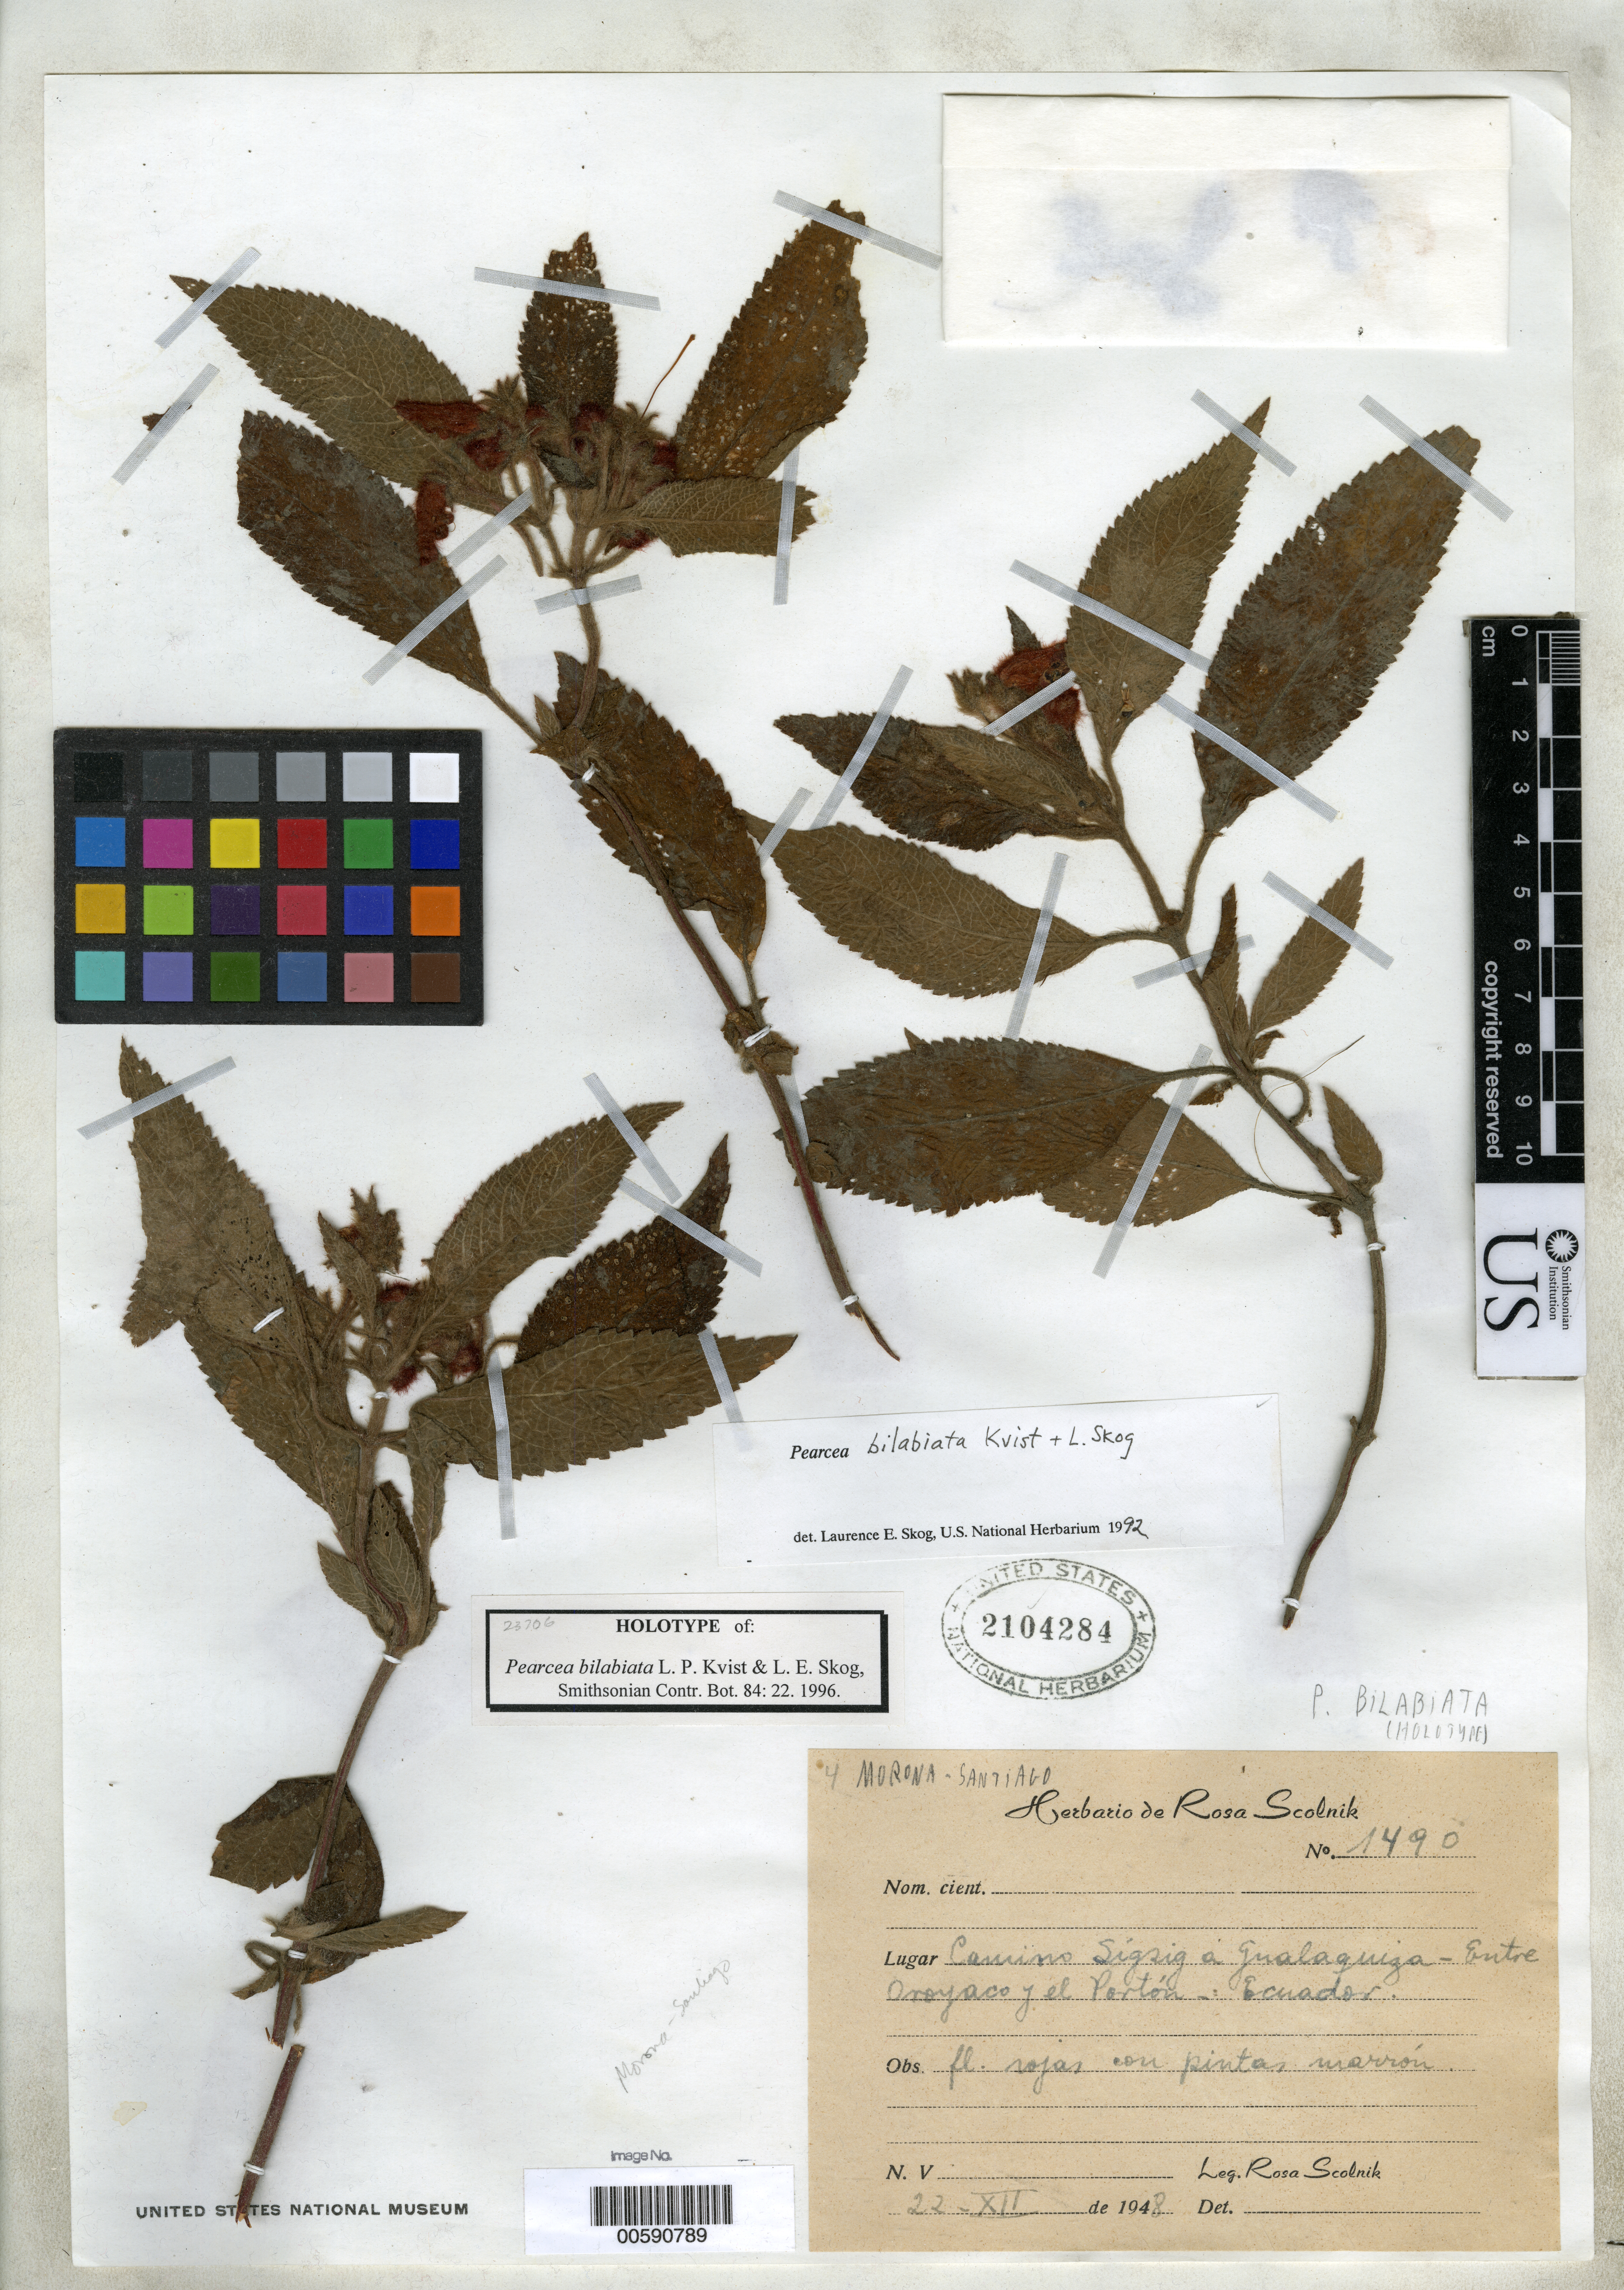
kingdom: Plantae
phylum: Tracheophyta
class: Magnoliopsida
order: Lamiales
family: Gesneriaceae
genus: Pearcea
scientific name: Pearcea bilabiata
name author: L.P. Kvist & L.E. Skog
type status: Holotype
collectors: R. Scolnik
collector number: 1490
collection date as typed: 22 Dec 1948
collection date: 1948-12-22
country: Ecuador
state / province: Morona-Santiago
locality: Road from Sigsig to Gualaquiza, between Oroyaco & El Porton.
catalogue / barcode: US 2104284